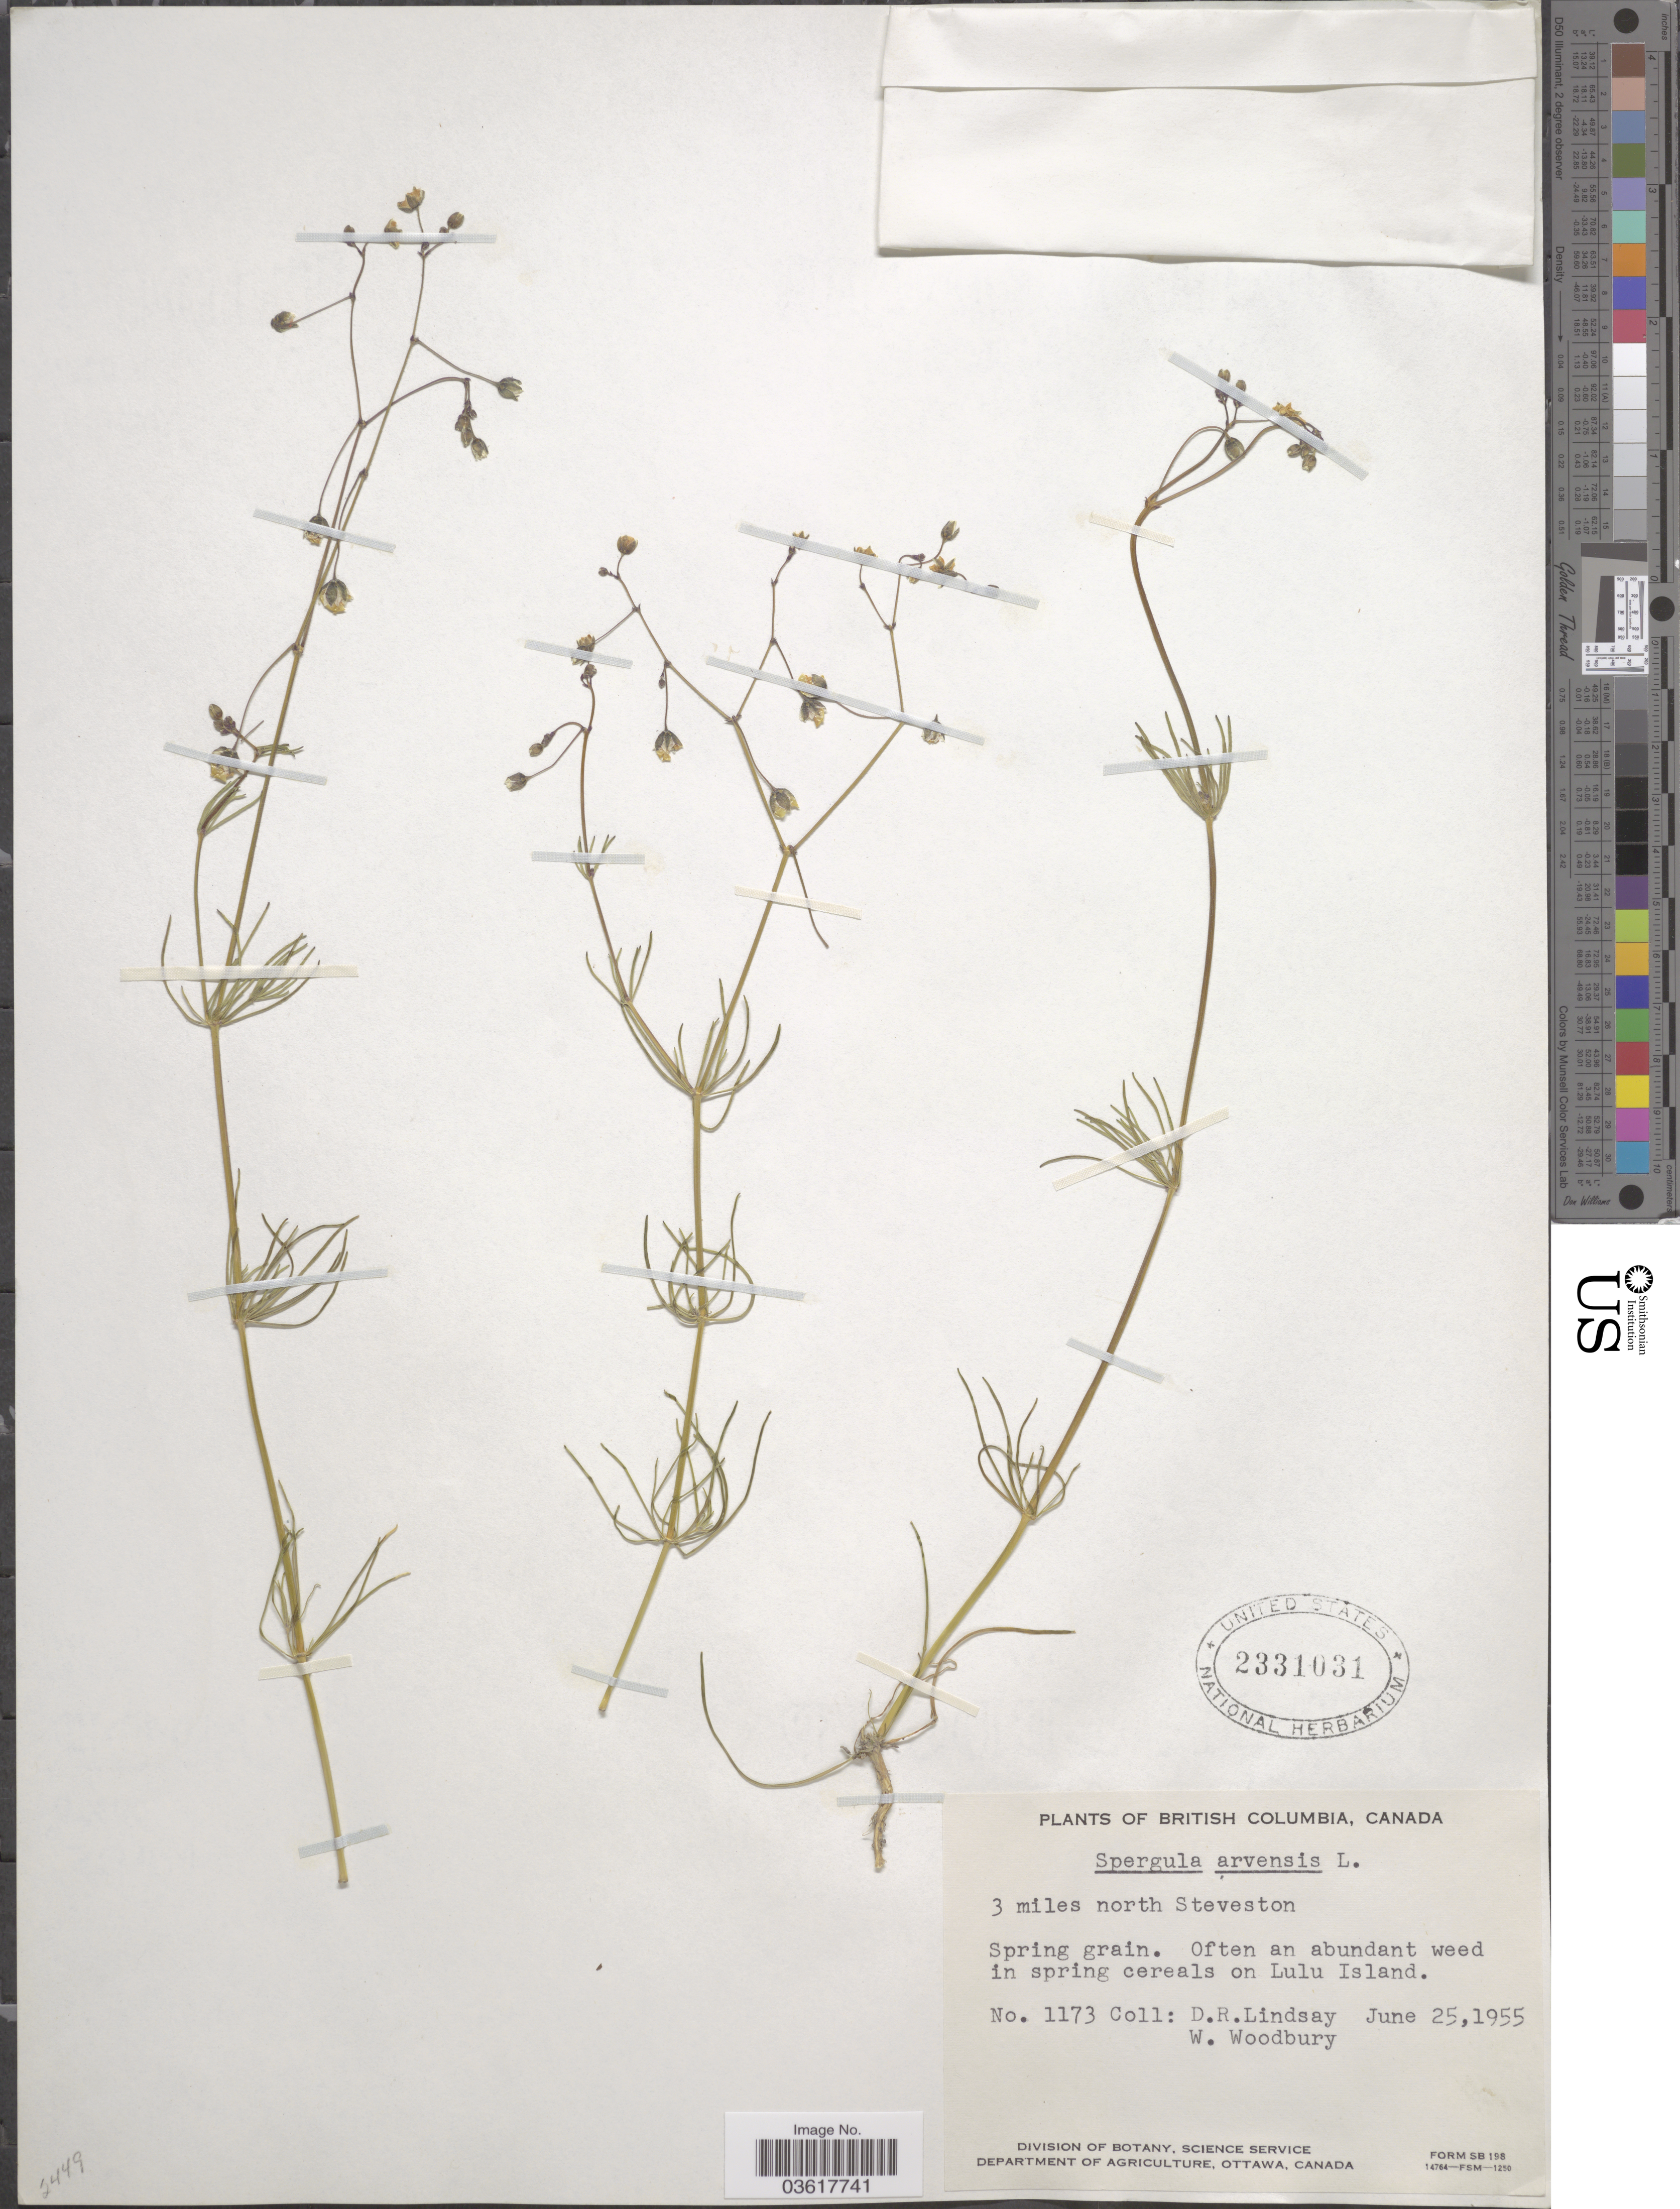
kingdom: Plantae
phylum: Tracheophyta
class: Magnoliopsida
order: Caryophyllales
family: Caryophyllaceae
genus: Spergula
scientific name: Spergula arvensis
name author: L.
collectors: D. Lindsay & W. Woodbury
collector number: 1173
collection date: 1955-06-25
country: Canada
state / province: British Columbia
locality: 3 miles north Steveston. Often an abundant weed in spring cereals on Lulu Island.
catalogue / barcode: US 2331031